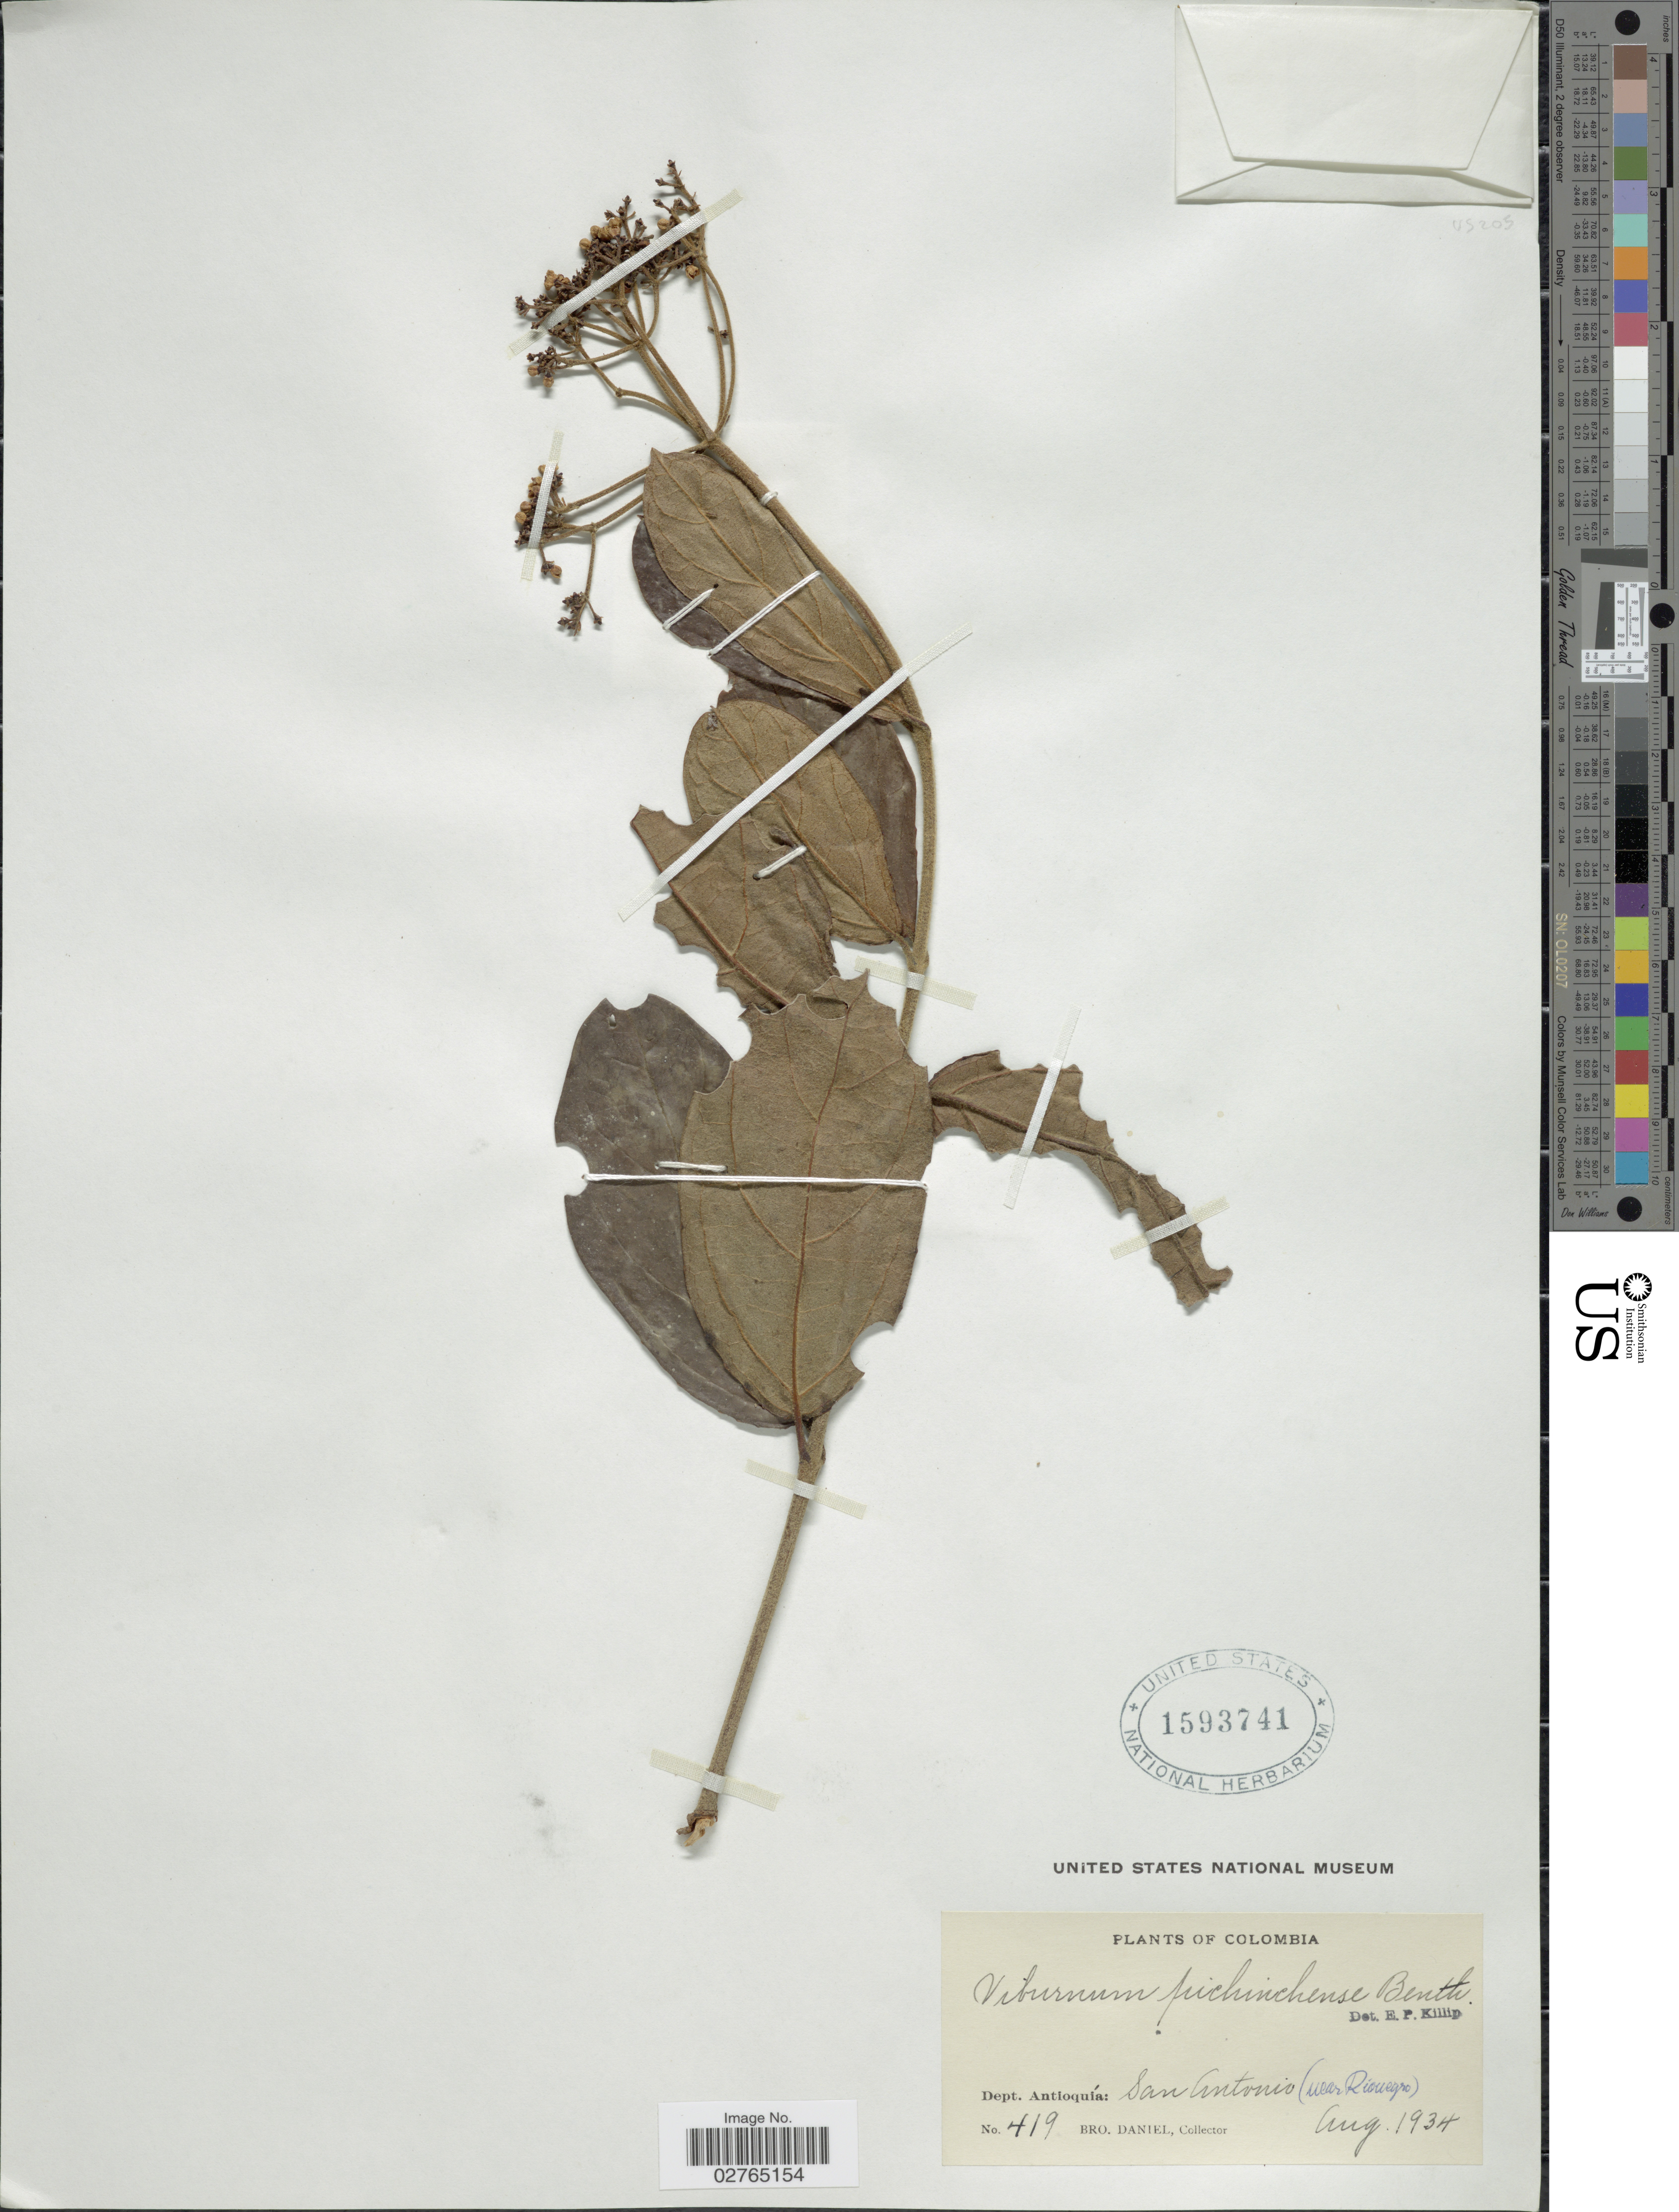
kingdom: Plantae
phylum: Tracheophyta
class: Magnoliopsida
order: Dipsacales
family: Viburnaceae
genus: Viburnum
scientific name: Viburnum pichinchense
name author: Benth.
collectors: Bro. Daniel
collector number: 419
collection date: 1934-08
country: Colombia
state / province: Antioquia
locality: Dept. Antioquia: San Antonio (near Rionegro)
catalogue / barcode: US 1593741